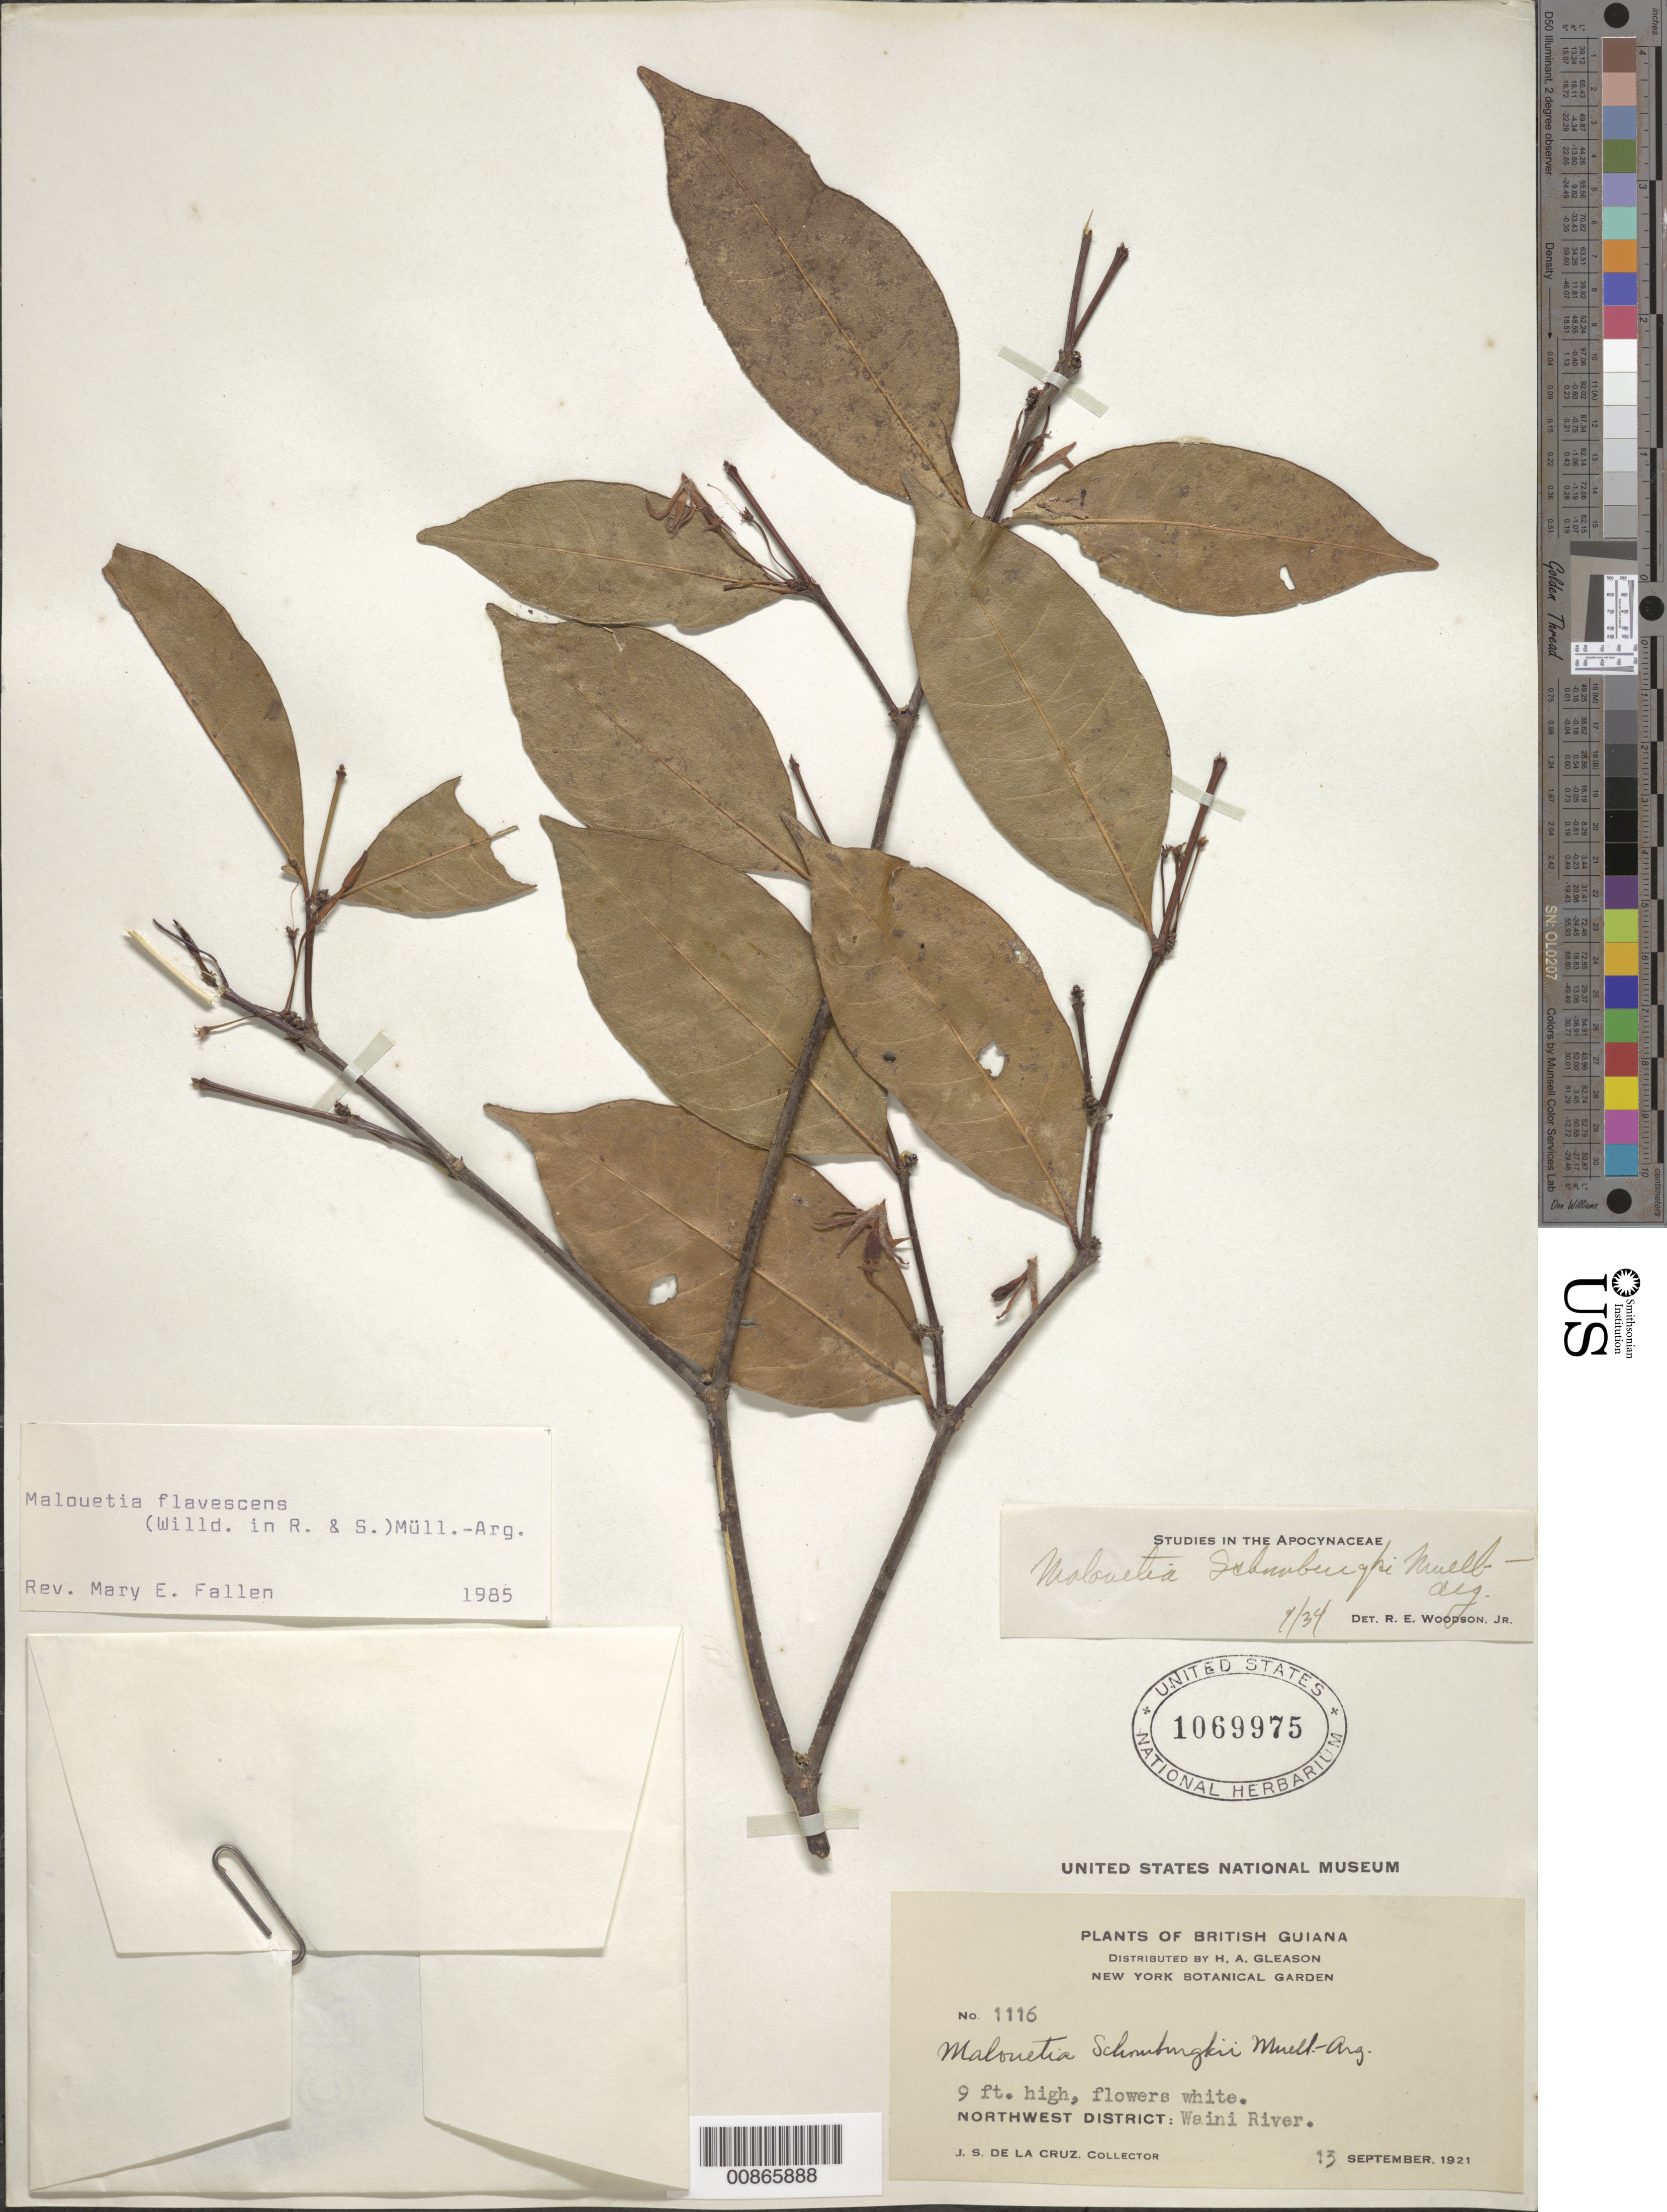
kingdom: Plantae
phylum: Tracheophyta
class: Magnoliopsida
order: Gentianales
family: Apocynaceae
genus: Malouetia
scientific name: Malouetia flavescens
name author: (Willd. ex Roemer & Schult.) Müll. Arg.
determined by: Fallen, M. E.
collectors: J. S. de la Cruz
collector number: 1116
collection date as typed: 13-Sep-21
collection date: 1921-09-13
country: Guyana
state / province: Barima-Waini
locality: Waini R., NW District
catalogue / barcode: US 1069975